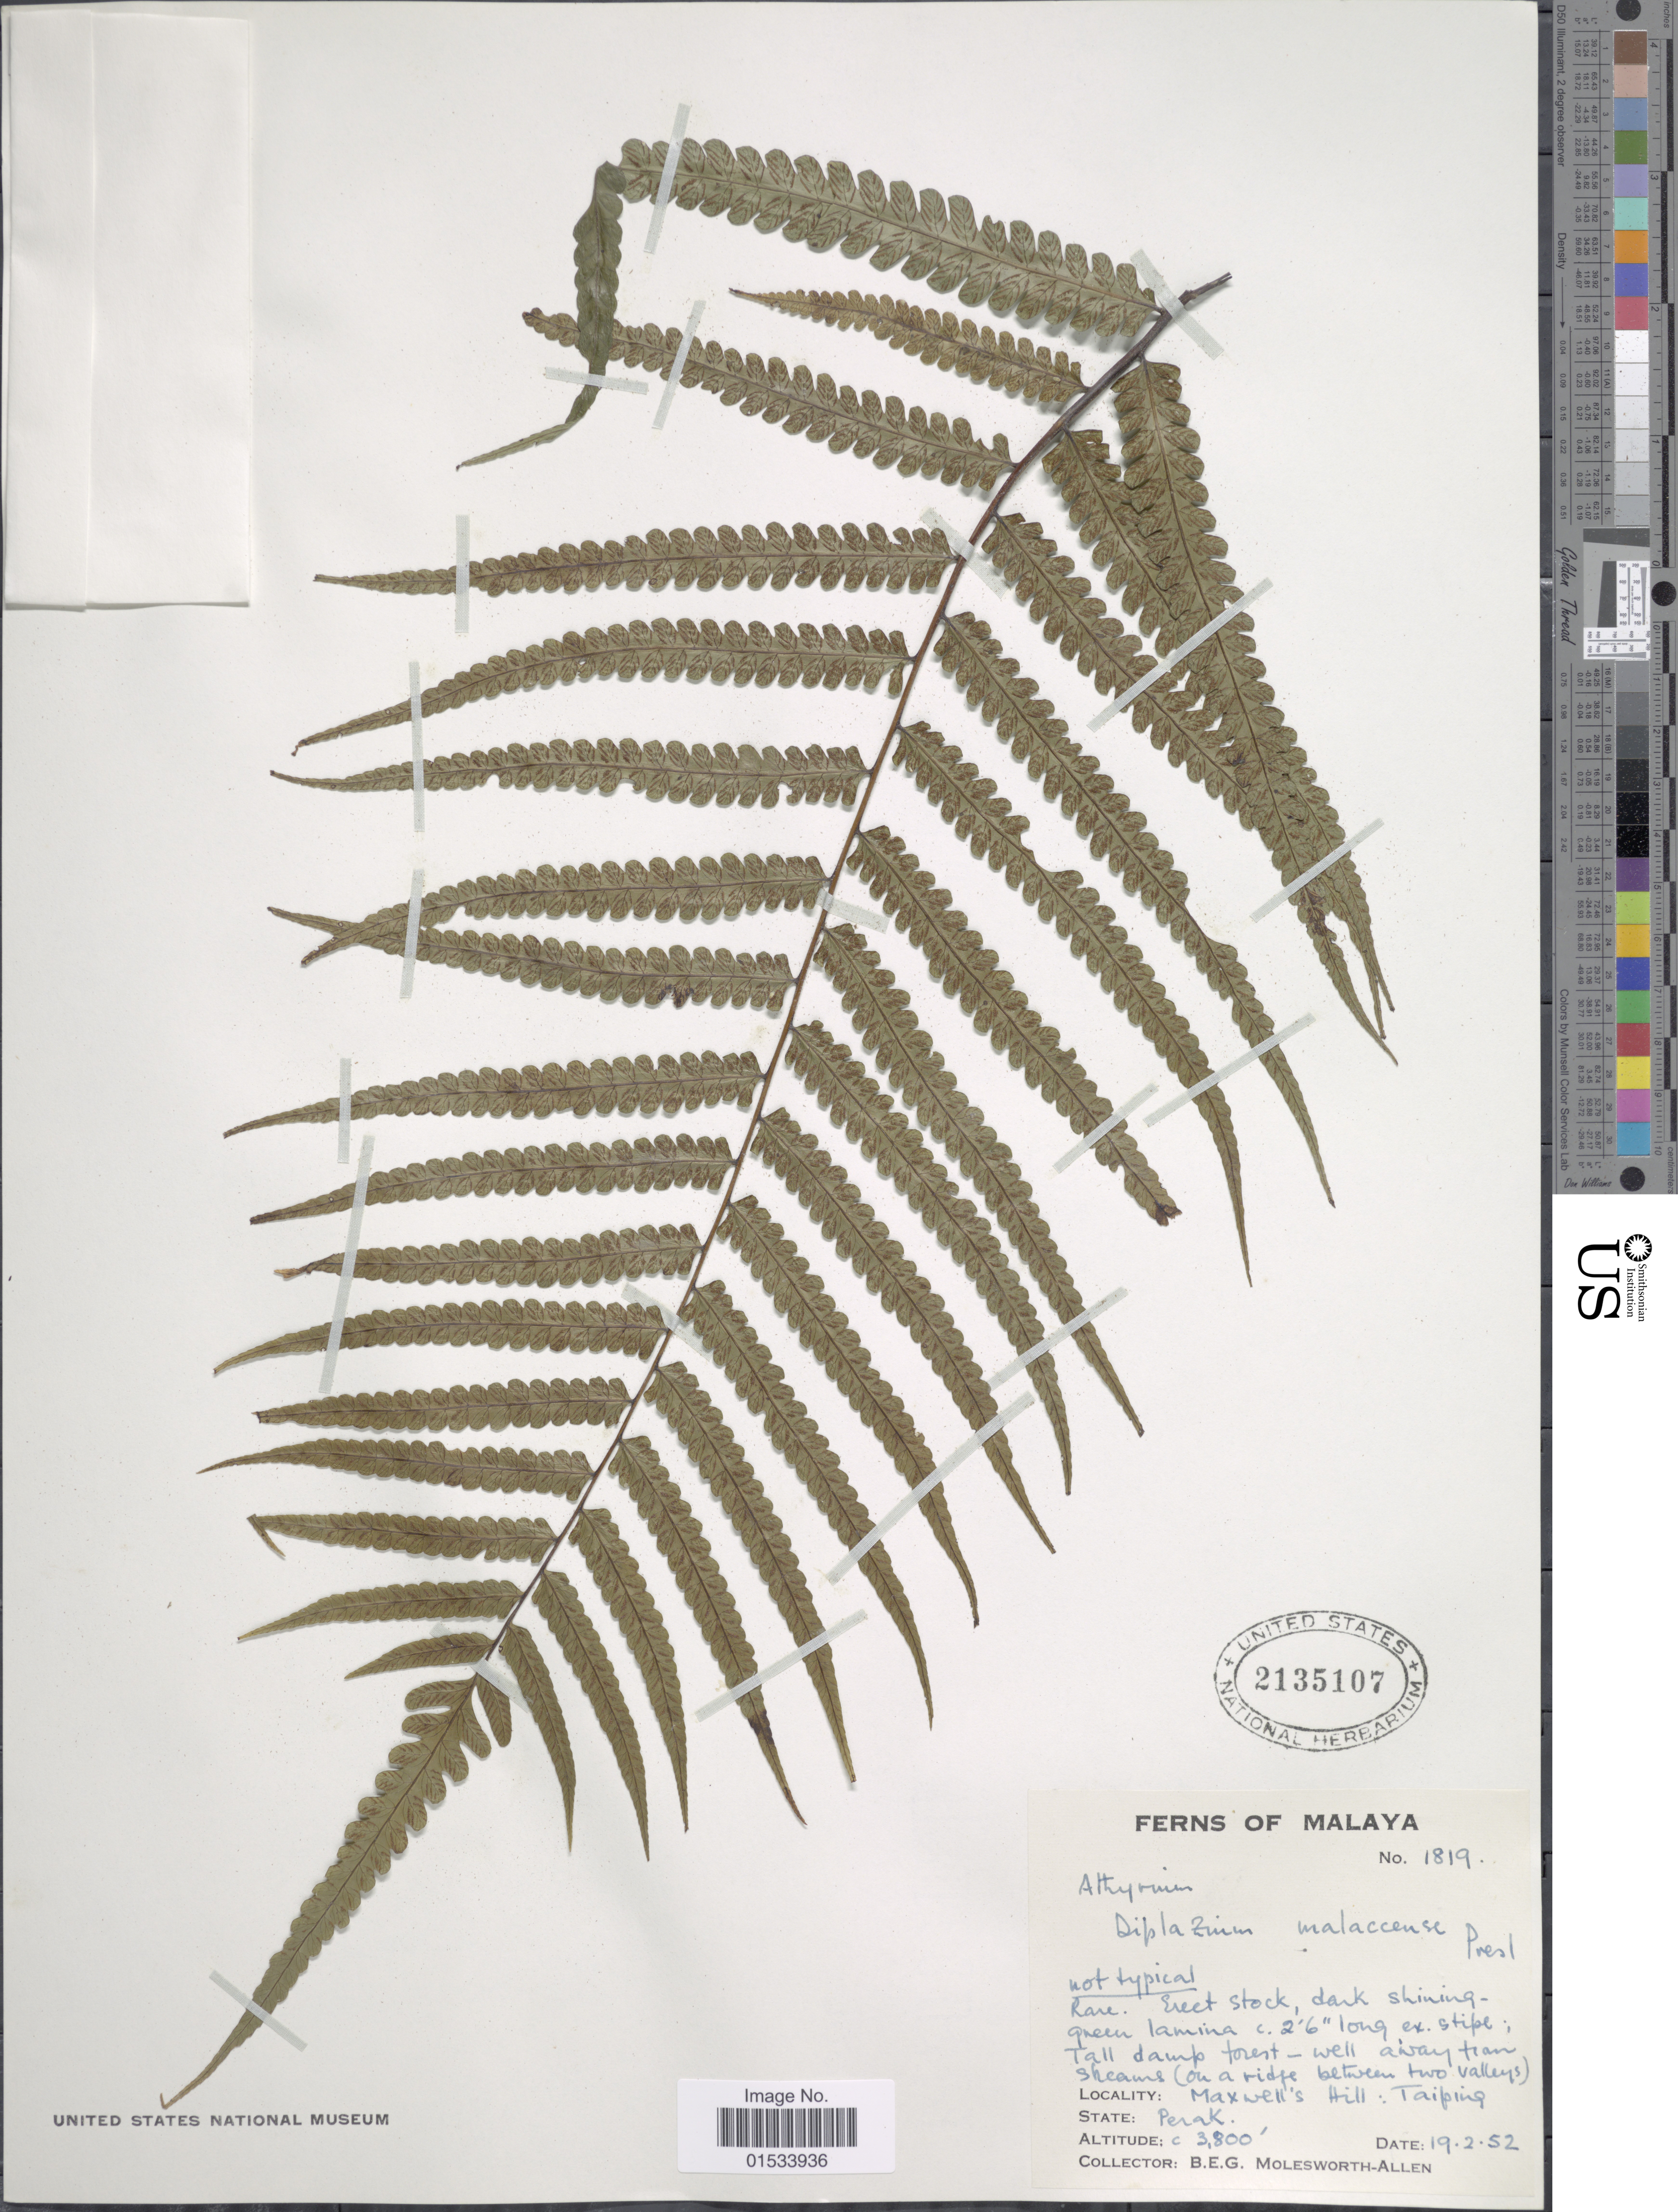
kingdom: Plantae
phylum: Tracheophyta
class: Polypodiopsida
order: Polypodiales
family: Athyriaceae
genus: Diplazium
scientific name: Diplazium malaccense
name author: C. Presl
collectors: B. E. G. Molesworth-Allen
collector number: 1819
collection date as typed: Transcribed d/m/y: 19/2/52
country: Malaysia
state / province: Perak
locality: Maxwell's Hill, Taiping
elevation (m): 1158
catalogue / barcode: US 2135107